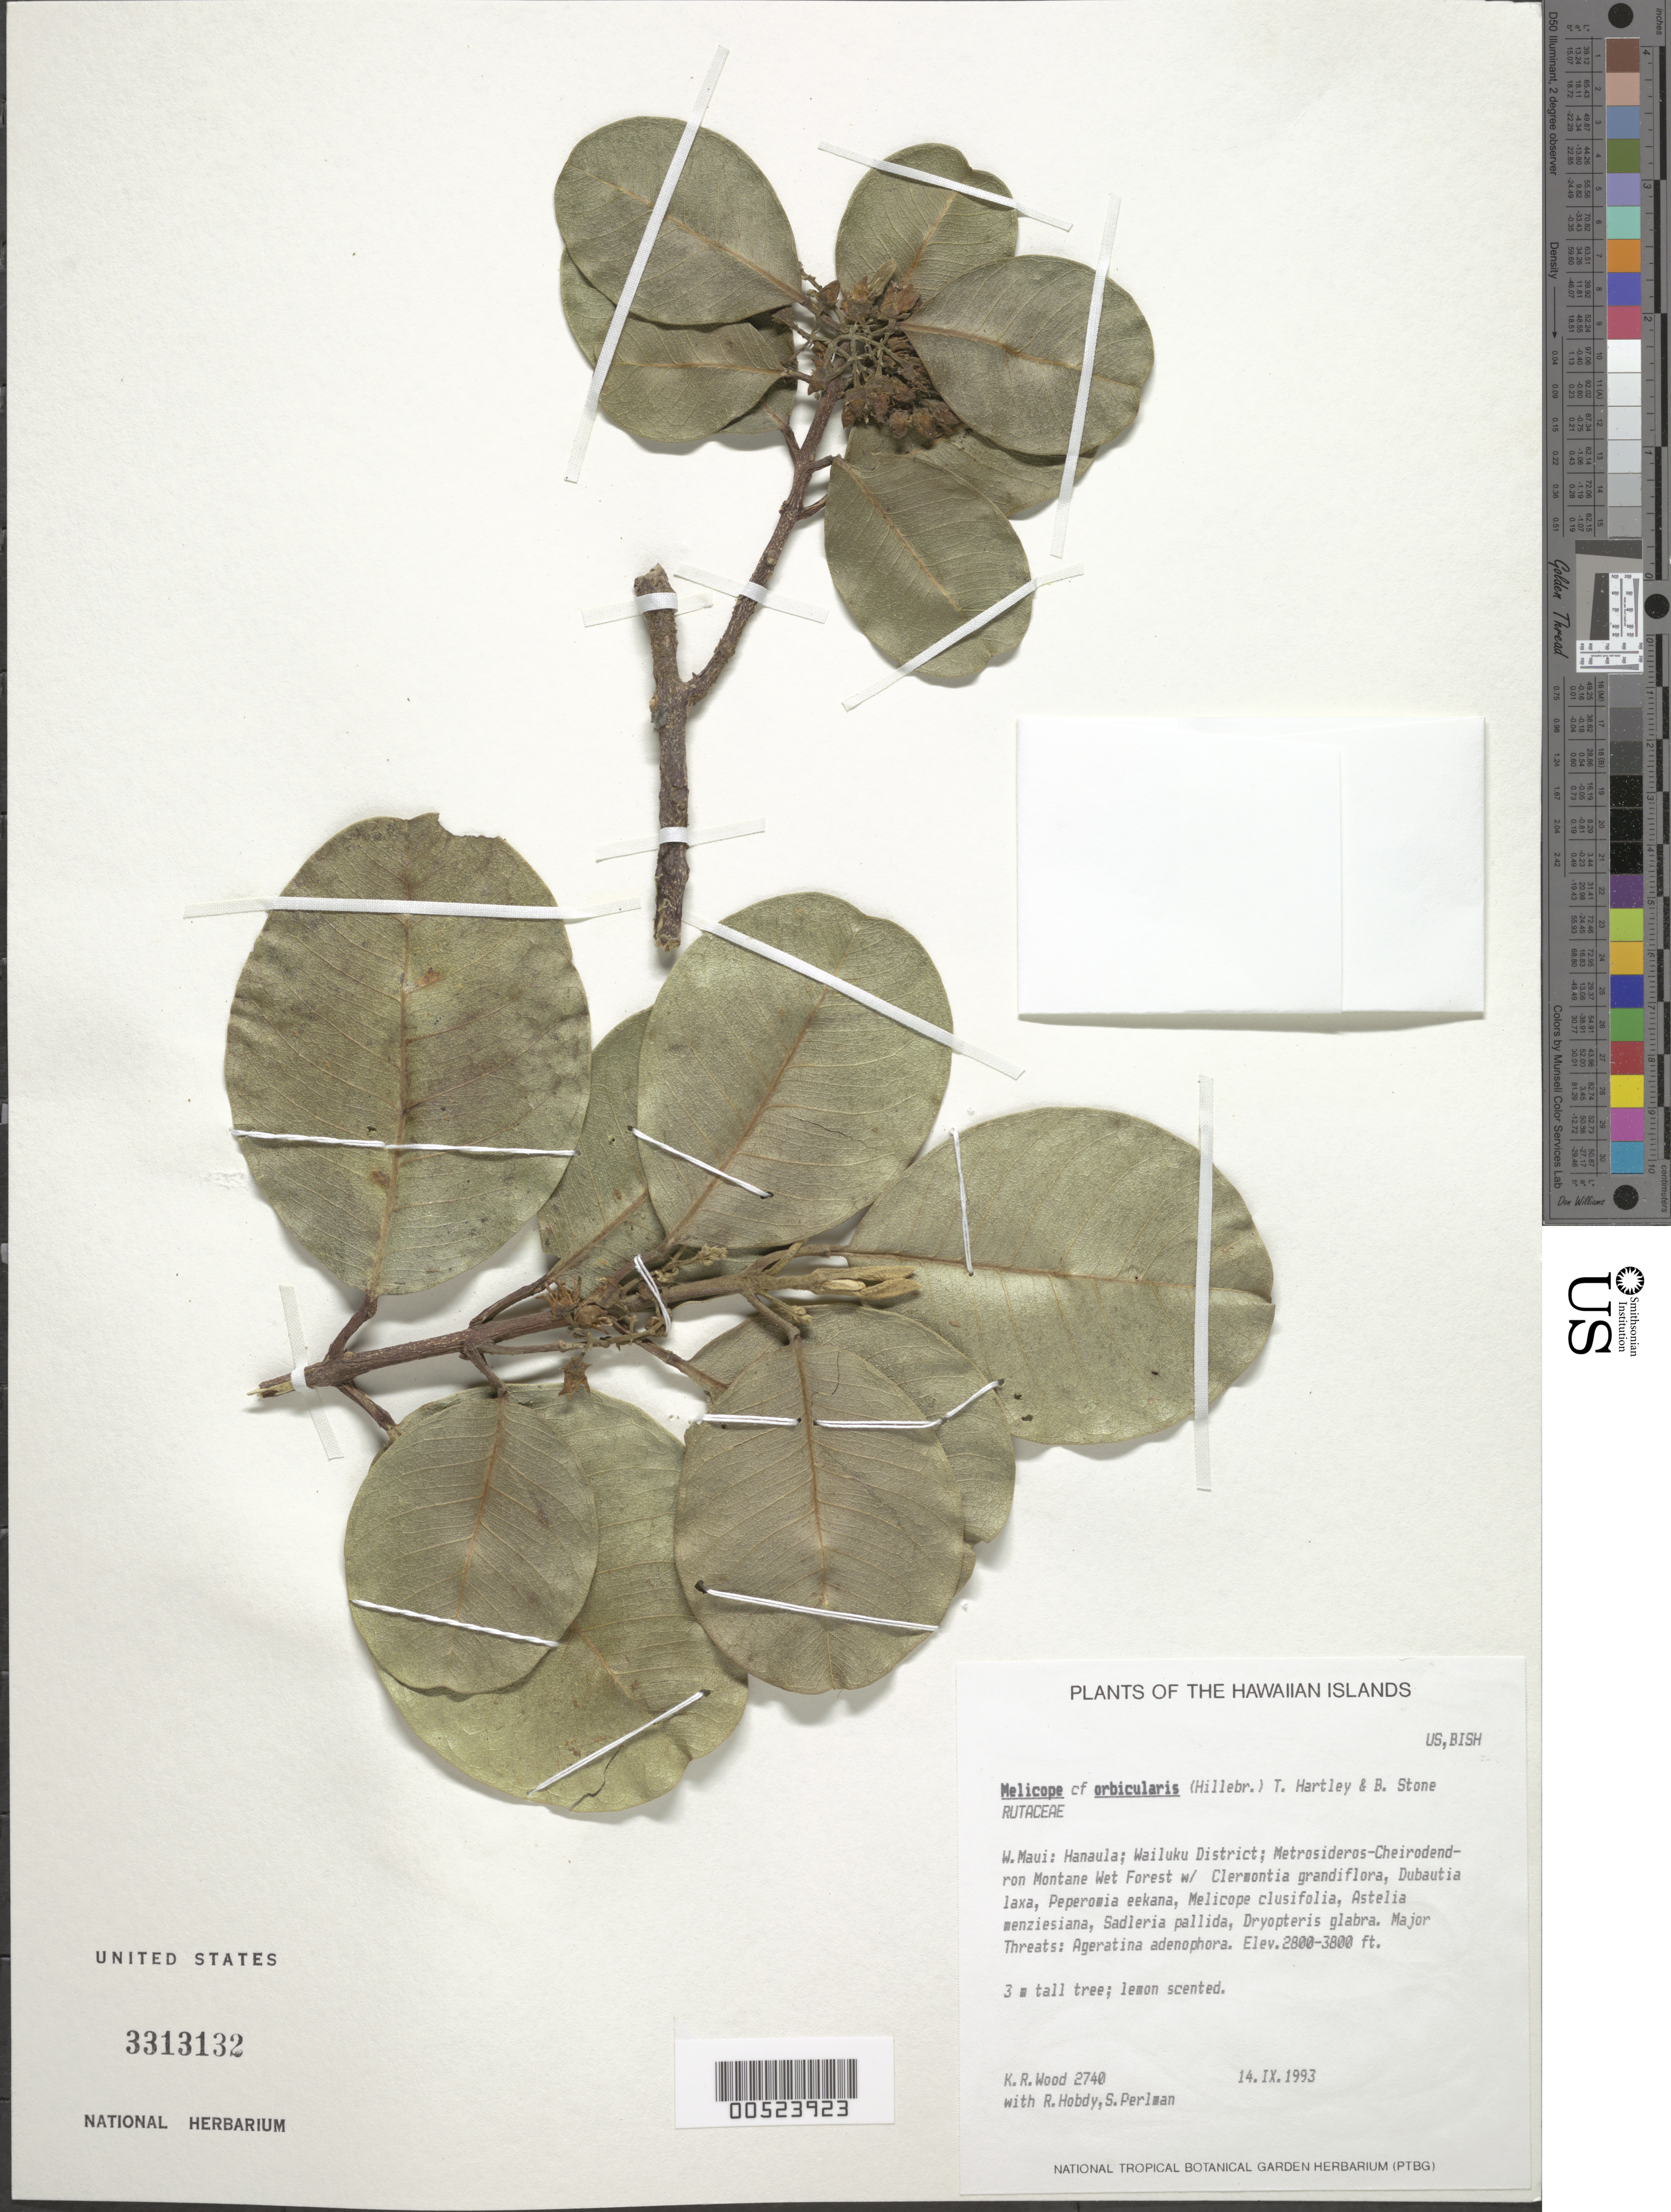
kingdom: Plantae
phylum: Tracheophyta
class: Magnoliopsida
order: Sapindales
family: Rutaceae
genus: Melicope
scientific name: Melicope orbicularis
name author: (Hillebr.) T.G. Hartley & B.C. Stone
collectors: K. R. Wood, R. Hobdy & S. P. Perlman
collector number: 2740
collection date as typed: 14 Sep 1993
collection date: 1993-09-14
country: United States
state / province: Hawaii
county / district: Maui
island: Maui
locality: W Maui, Hanaula, Wailuku Dist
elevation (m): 853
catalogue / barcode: US 3313132